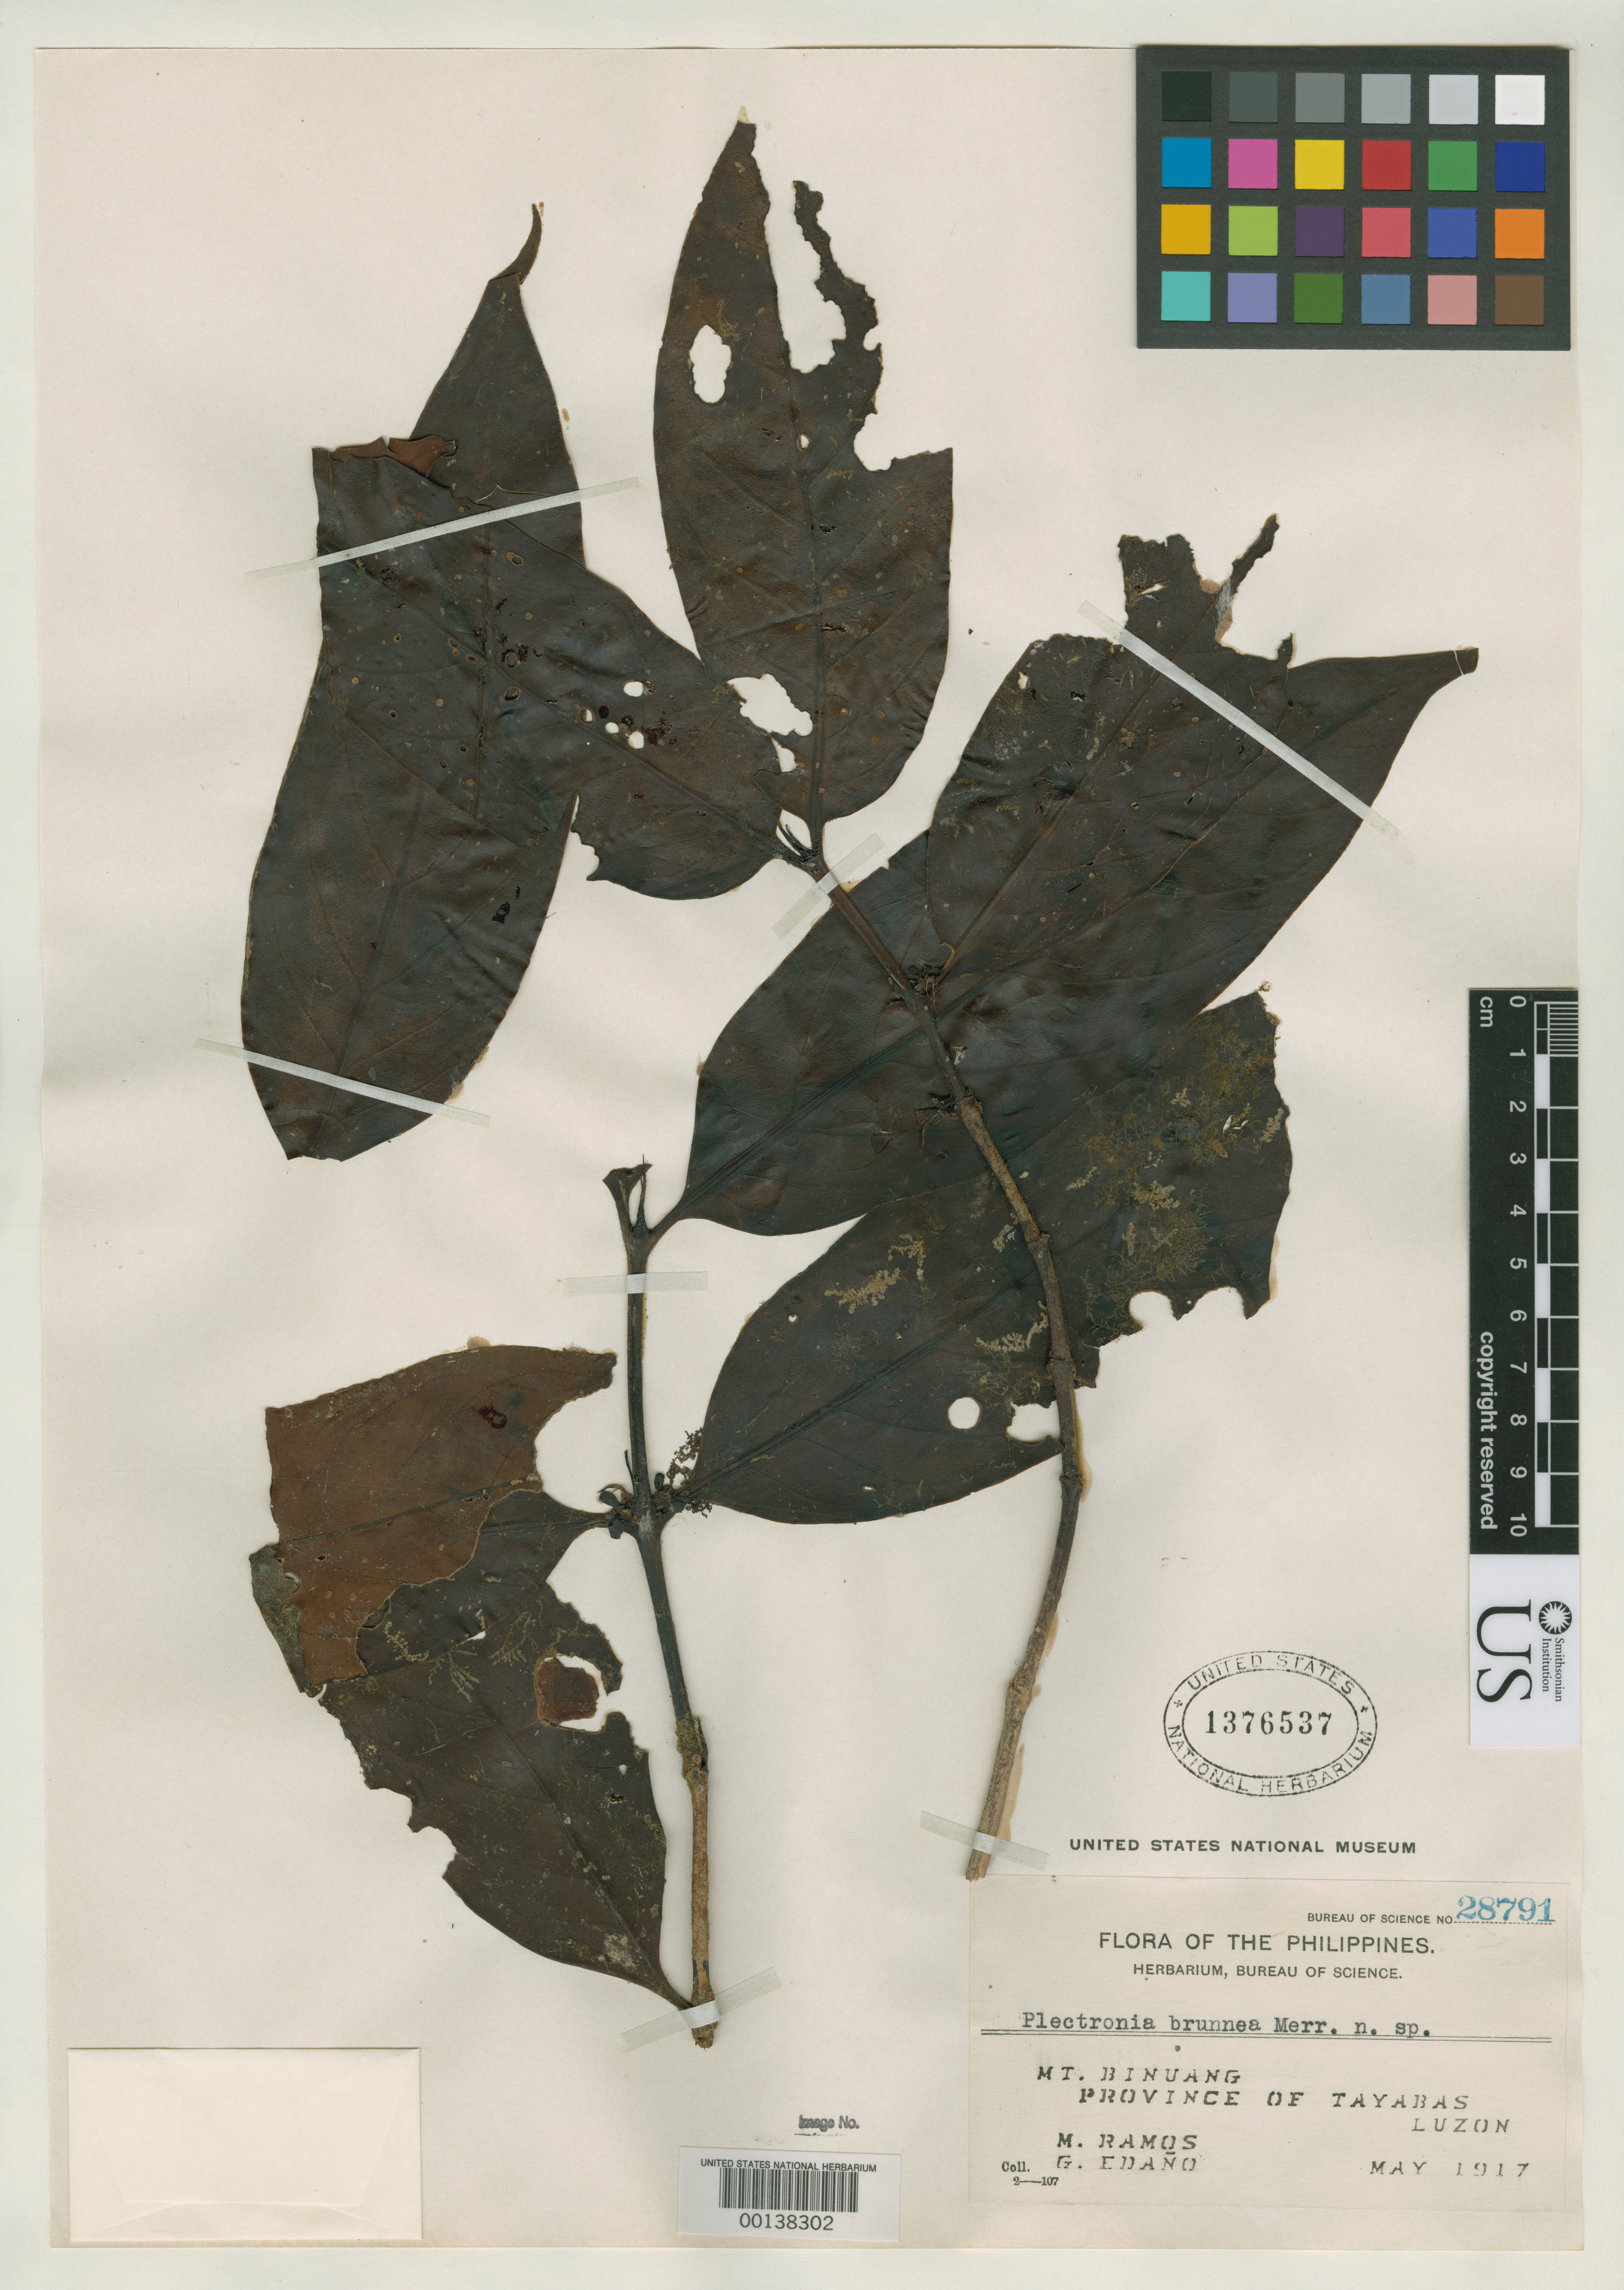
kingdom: Plantae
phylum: Tracheophyta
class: Magnoliopsida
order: Gentianales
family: Rubiaceae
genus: Plectronia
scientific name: Plectronia brunnea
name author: Merr.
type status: Isotype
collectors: M. Ramos & G. E. Edaño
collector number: Bur. Sci. 28791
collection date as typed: May 1917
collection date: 1917-05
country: Philippines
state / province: Calabarzon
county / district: Quezon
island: Luzon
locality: Mt. Binuang.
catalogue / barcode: US 1376537